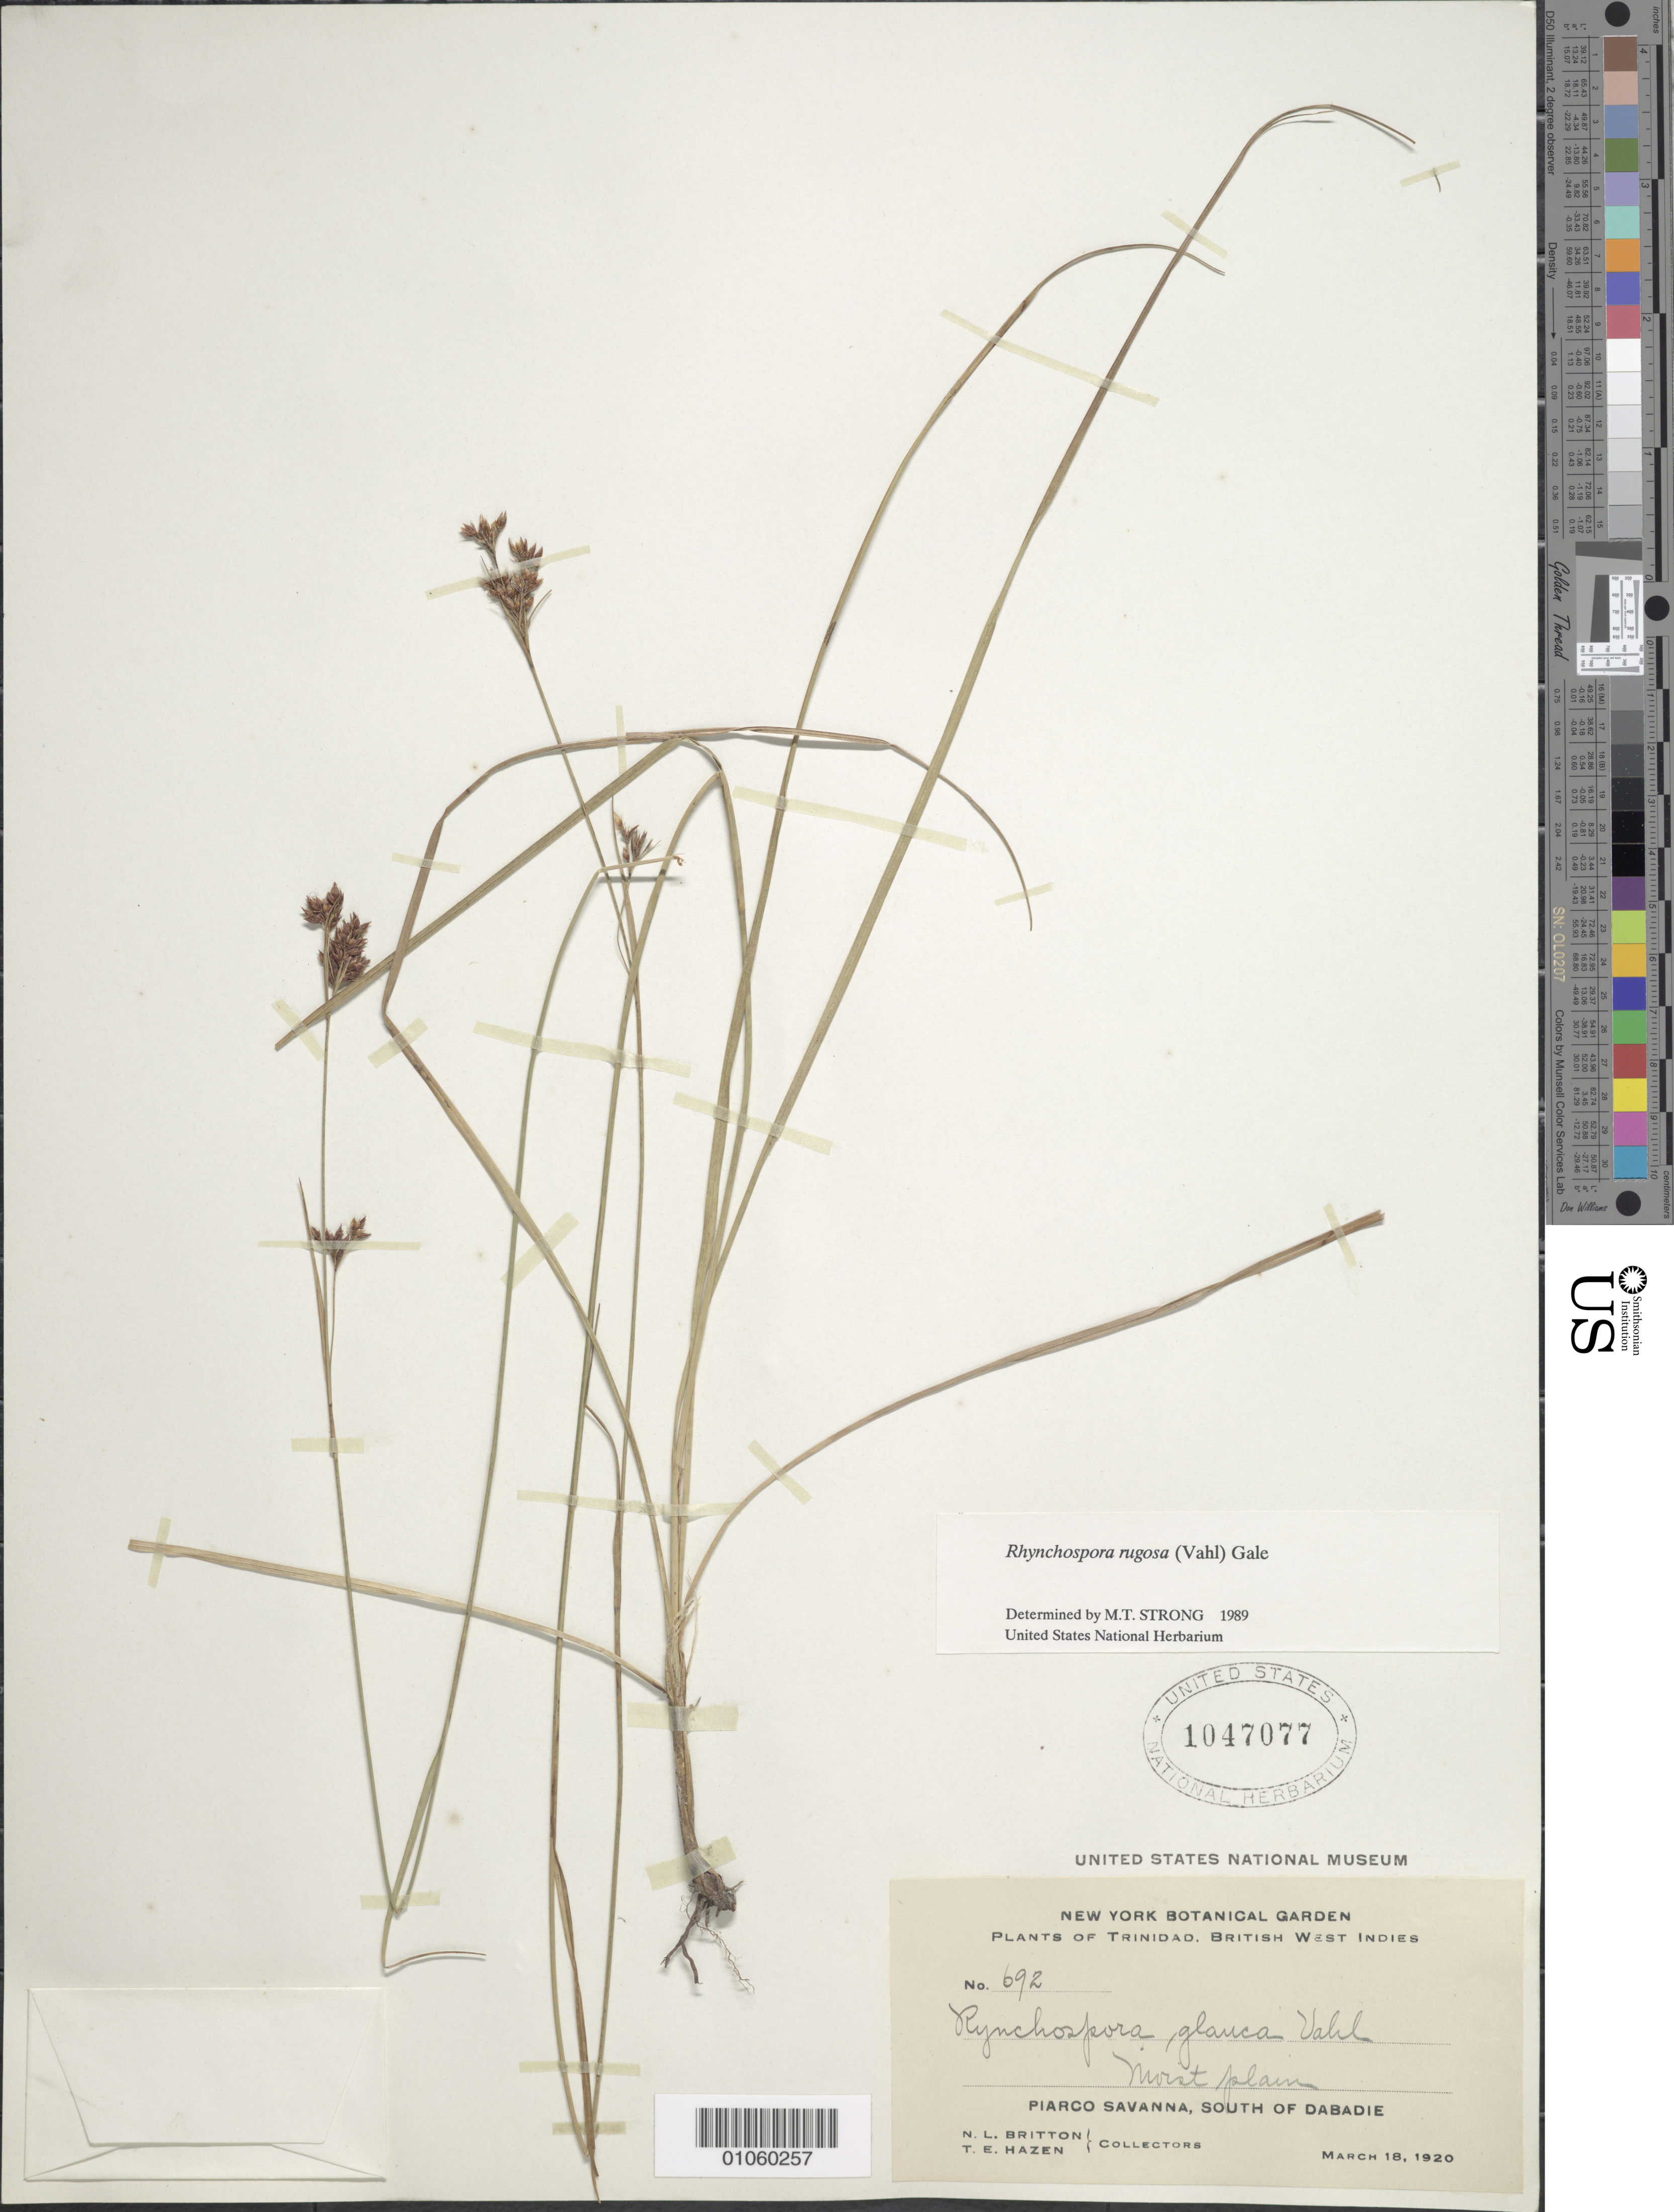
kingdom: Plantae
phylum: Tracheophyta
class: Liliopsida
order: Poales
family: Cyperaceae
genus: Rhynchospora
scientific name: Rhynchospora rugosa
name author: (Vahl) Gale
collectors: N. Britton & T. E. Hazen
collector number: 692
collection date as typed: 18 Mar 1920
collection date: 1920-03-18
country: Trinidad and Tobago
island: Trinidad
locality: Piarco Savanna, S of Dabadie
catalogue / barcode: US 1047077